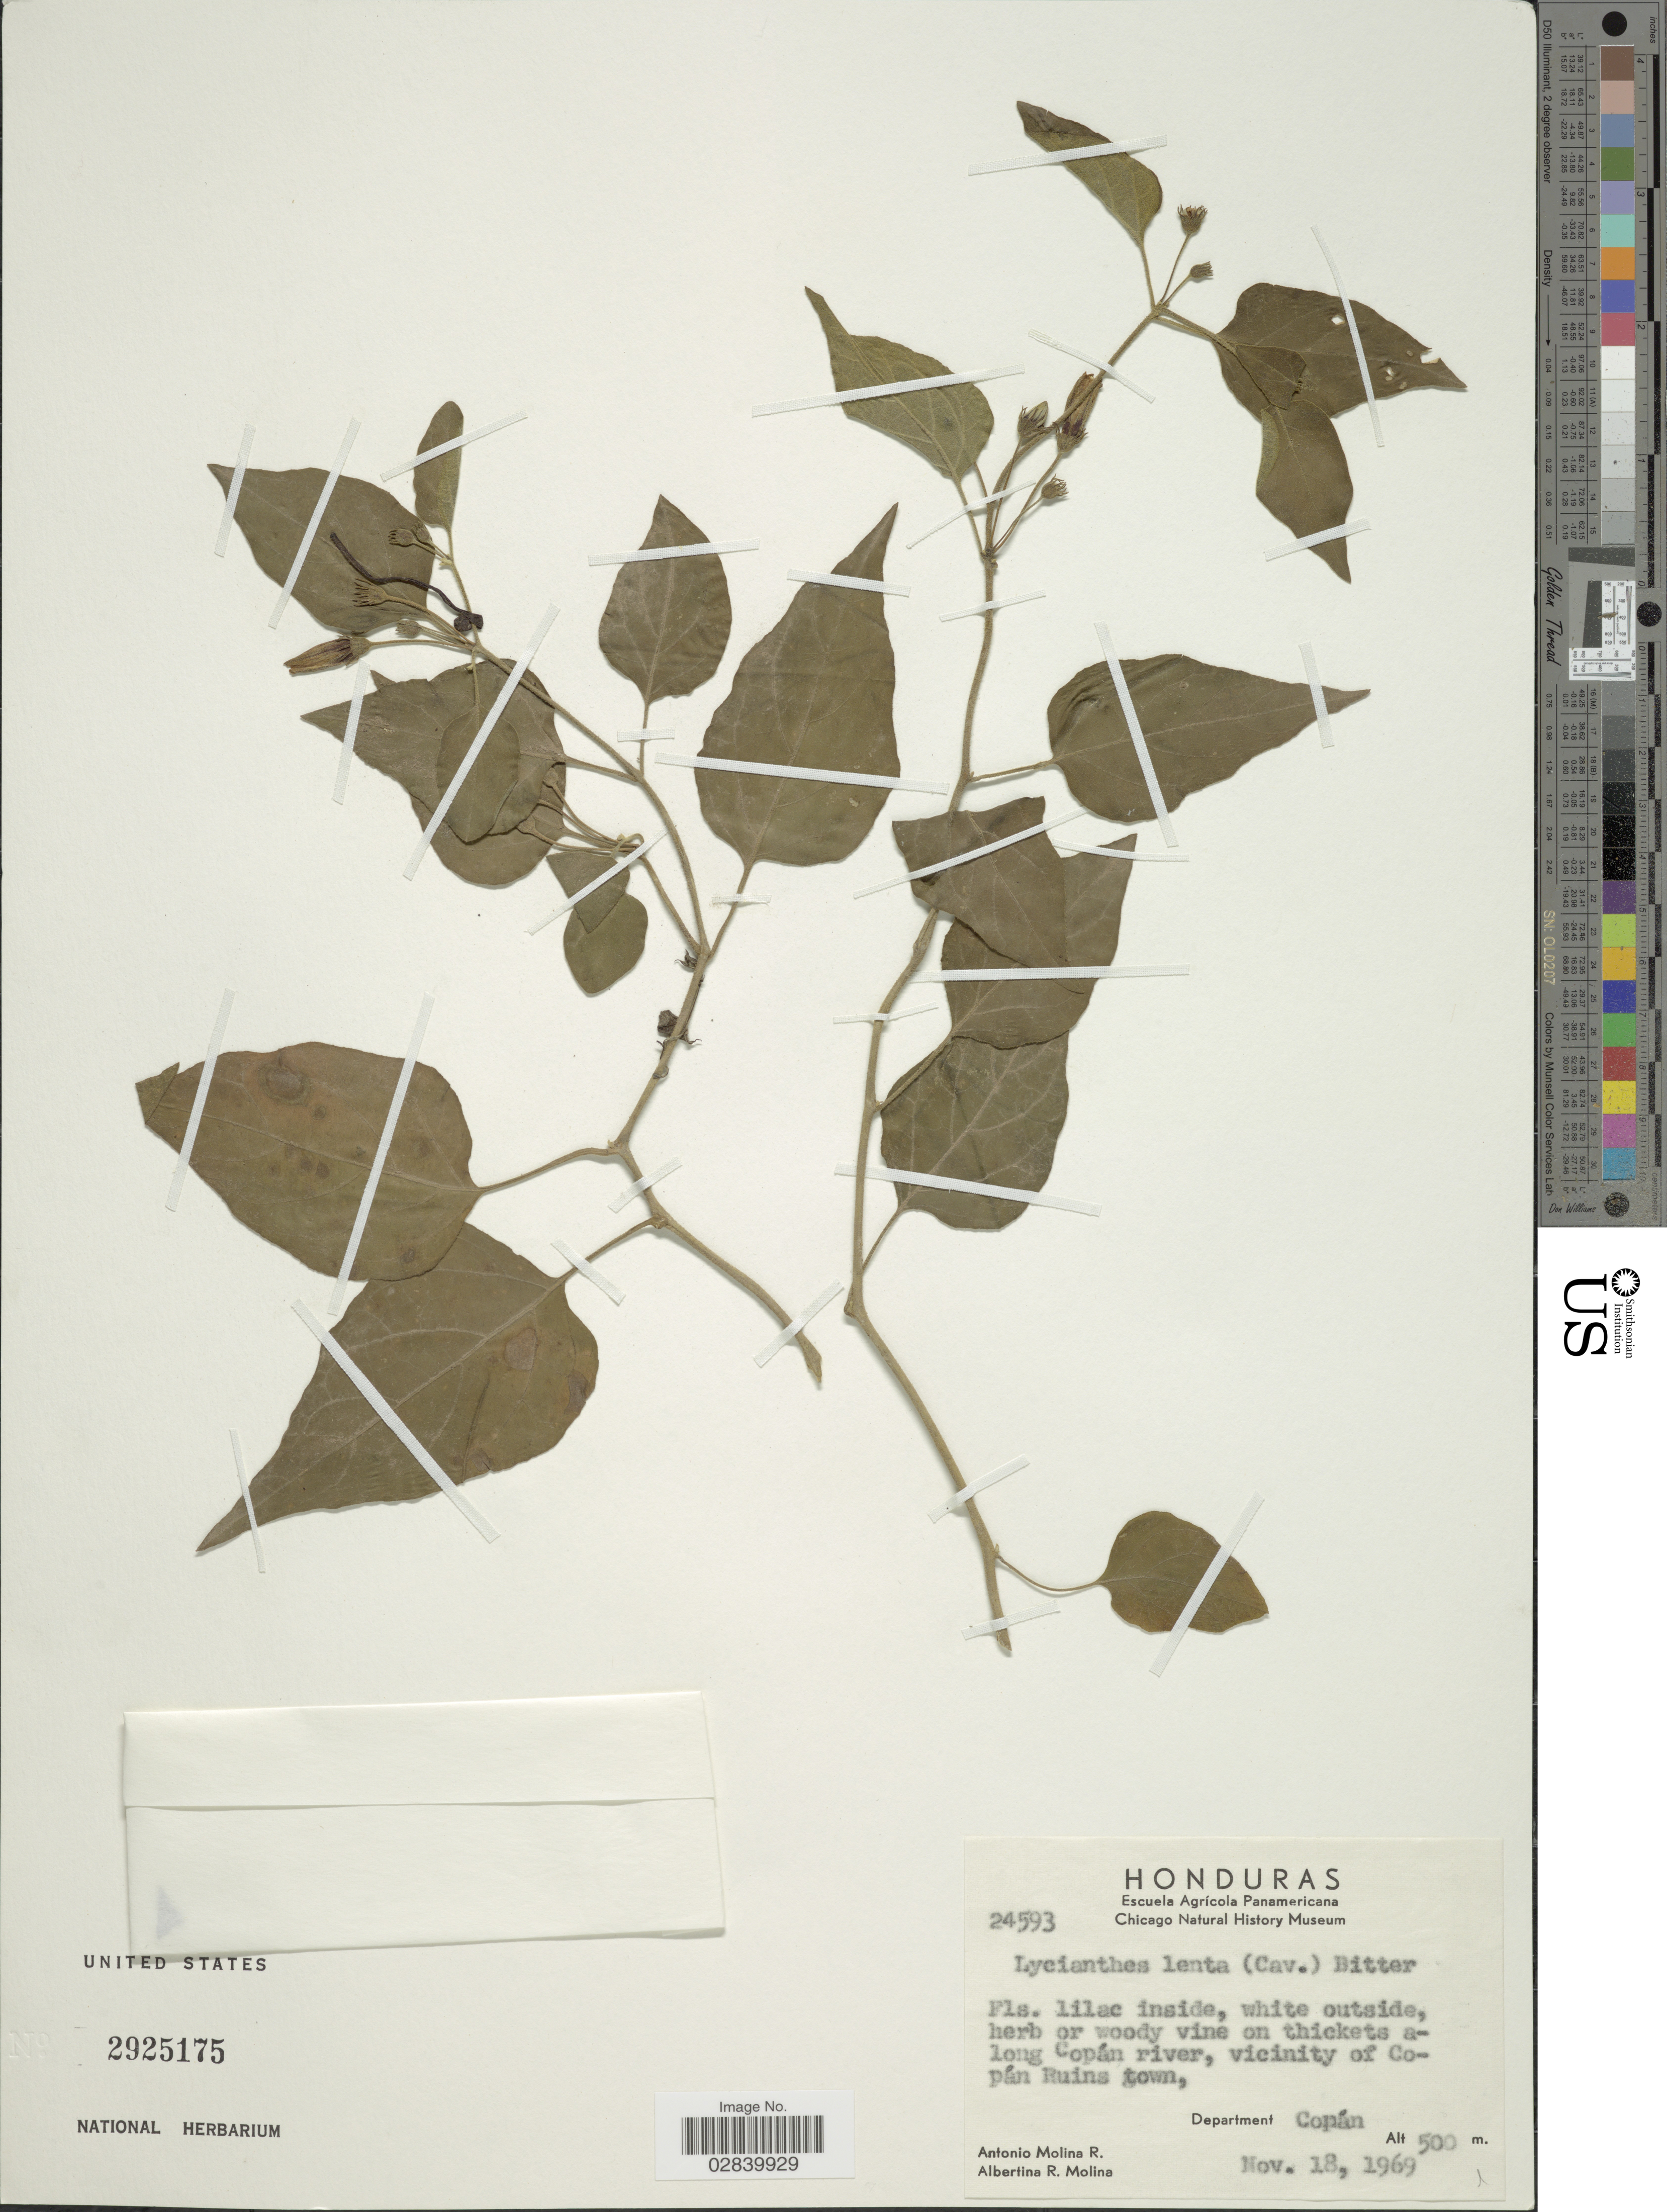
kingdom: Plantae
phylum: Tracheophyta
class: Magnoliopsida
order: Solanales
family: Solanaceae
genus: Lycianthes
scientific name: Lycianthes lenta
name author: (Cav.) Bitter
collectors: A. Molina R. & A. R. Molina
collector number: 24593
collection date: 1969-11-18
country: Honduras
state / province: Copán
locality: On thickets along Copán river, vicinity of Copán Ruins town, Department Copán.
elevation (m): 500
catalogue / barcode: US 2925175